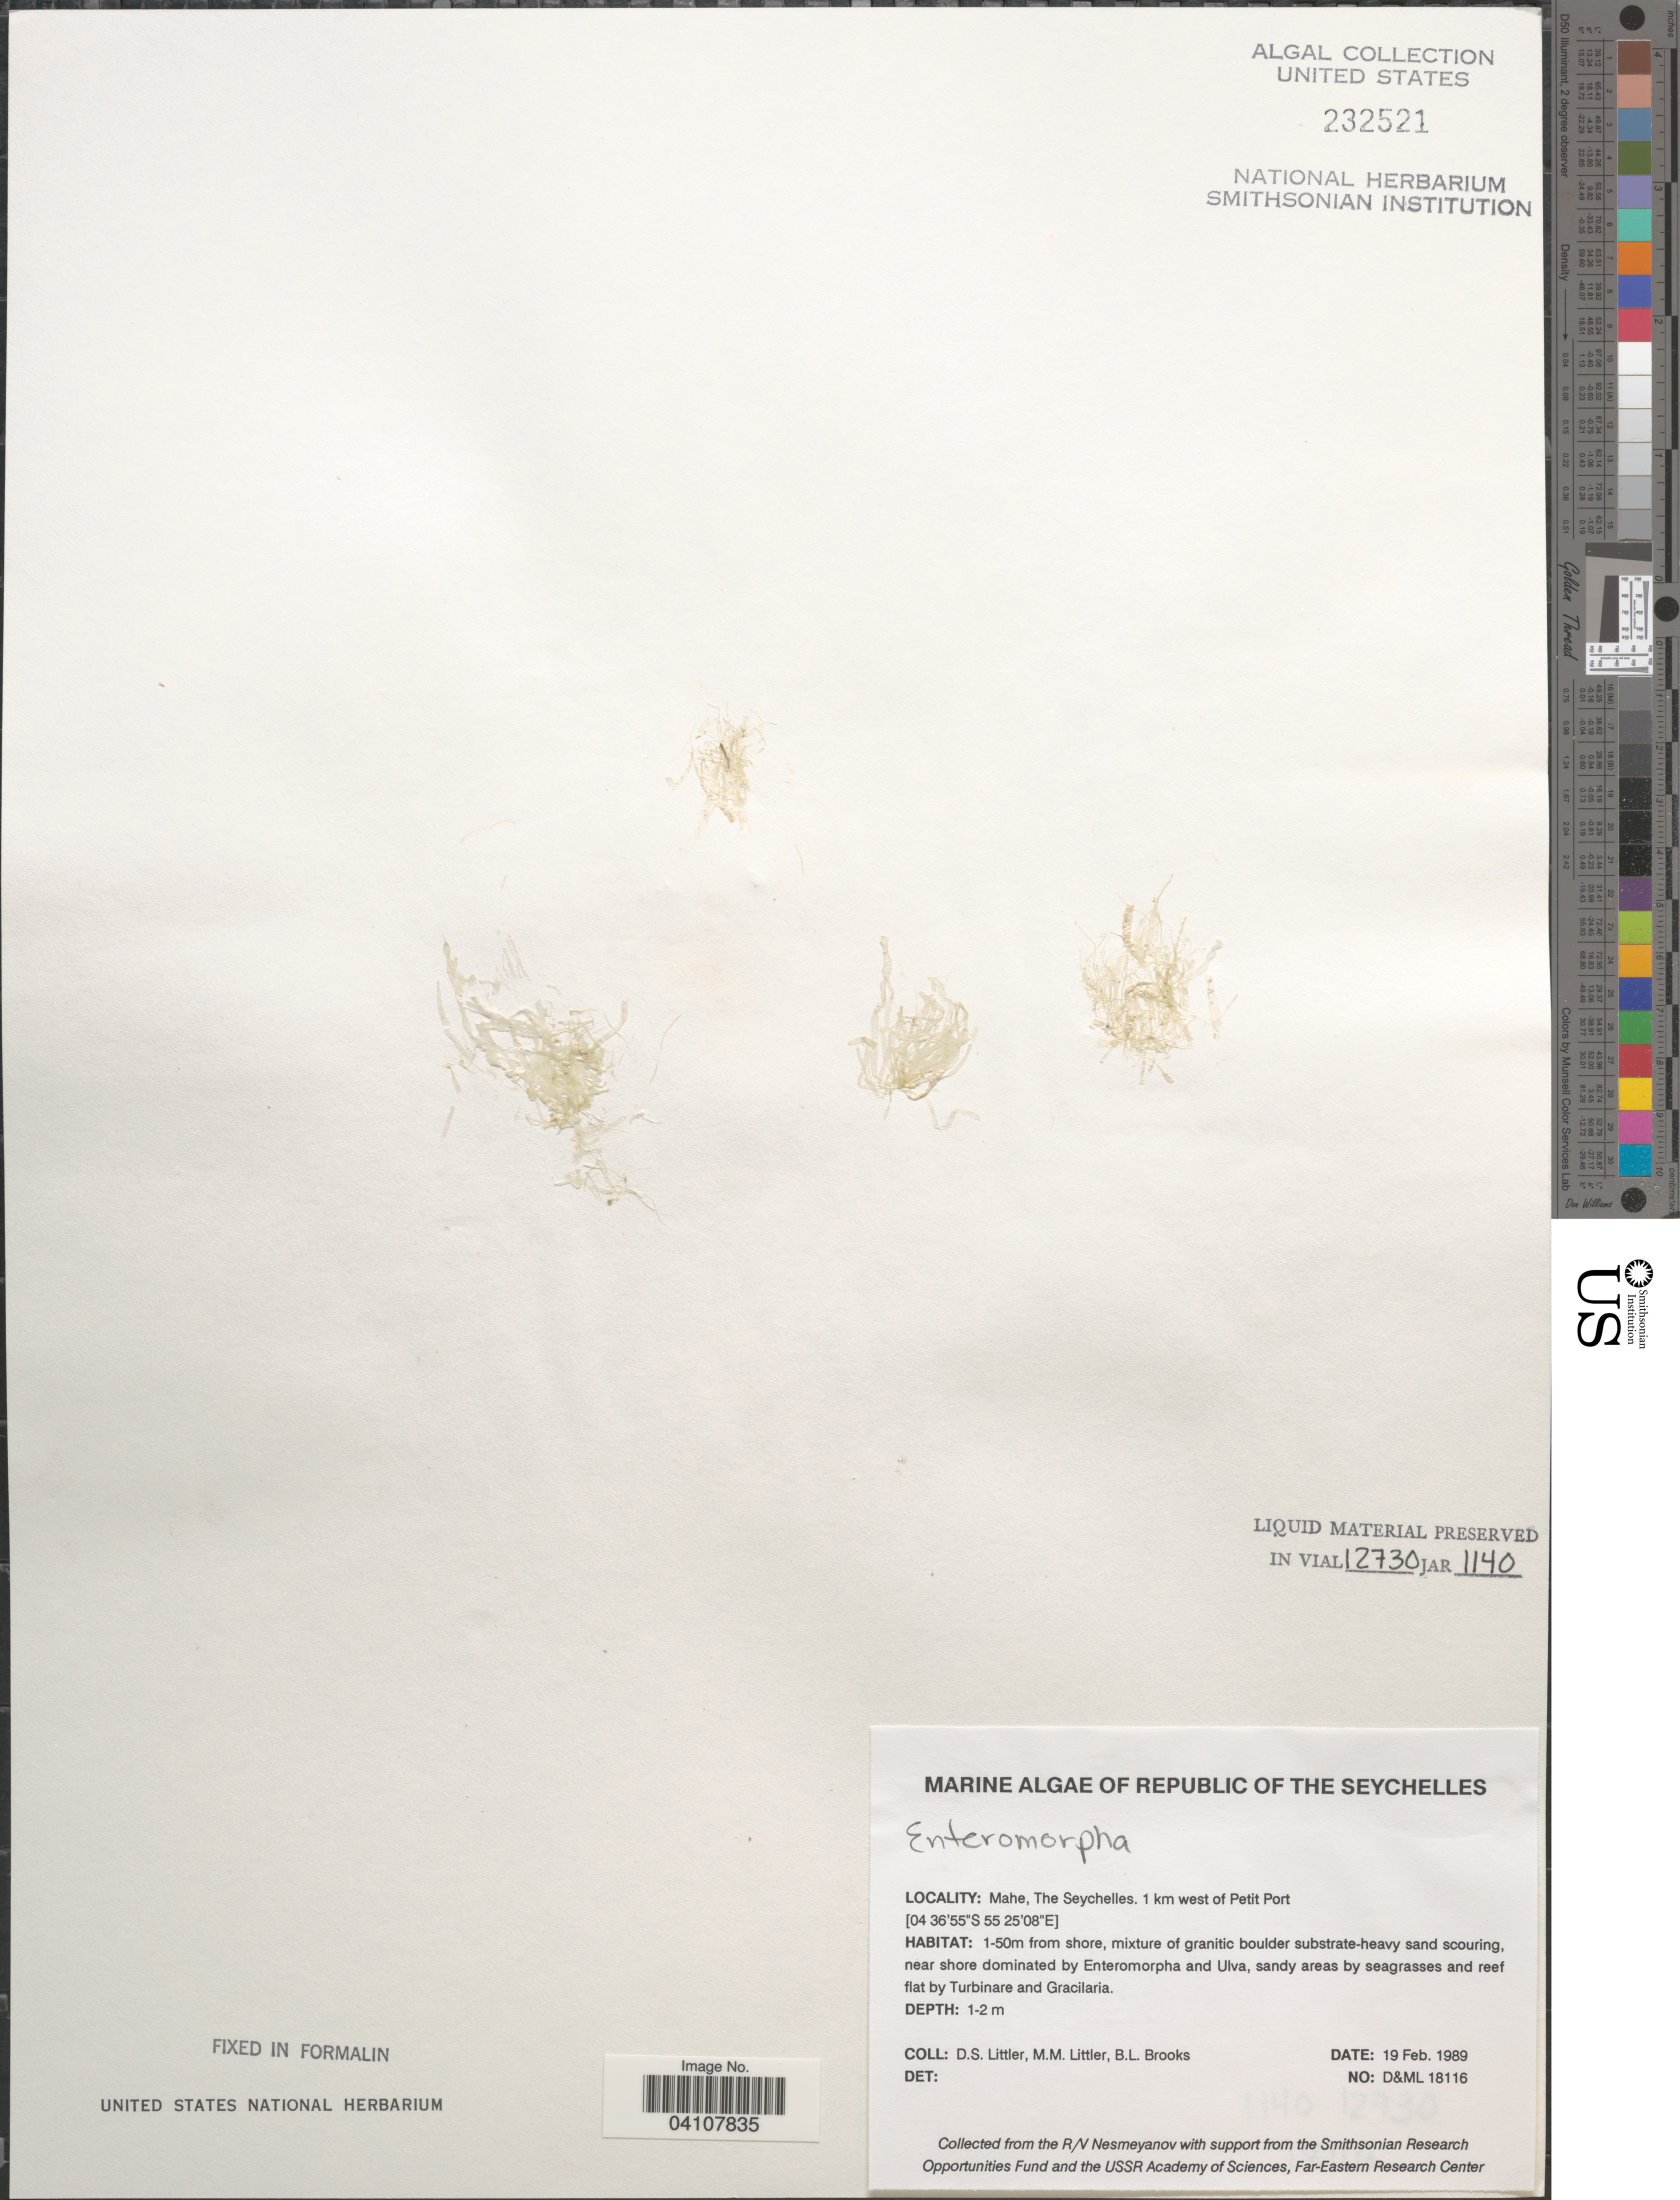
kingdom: Plantae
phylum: Chlorophyta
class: Ulvophyceae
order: Ulvales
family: Ulvaceae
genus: Ulva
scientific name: Ulva sp.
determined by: Algae name updating Project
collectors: D. S. Littler & B. Brooks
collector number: D&ML18116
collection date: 1989-02-19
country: Seychelles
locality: Republic of the Seychelles. Mahe, 1 km west of Petit Port. 1-50m from shore.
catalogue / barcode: US 232521